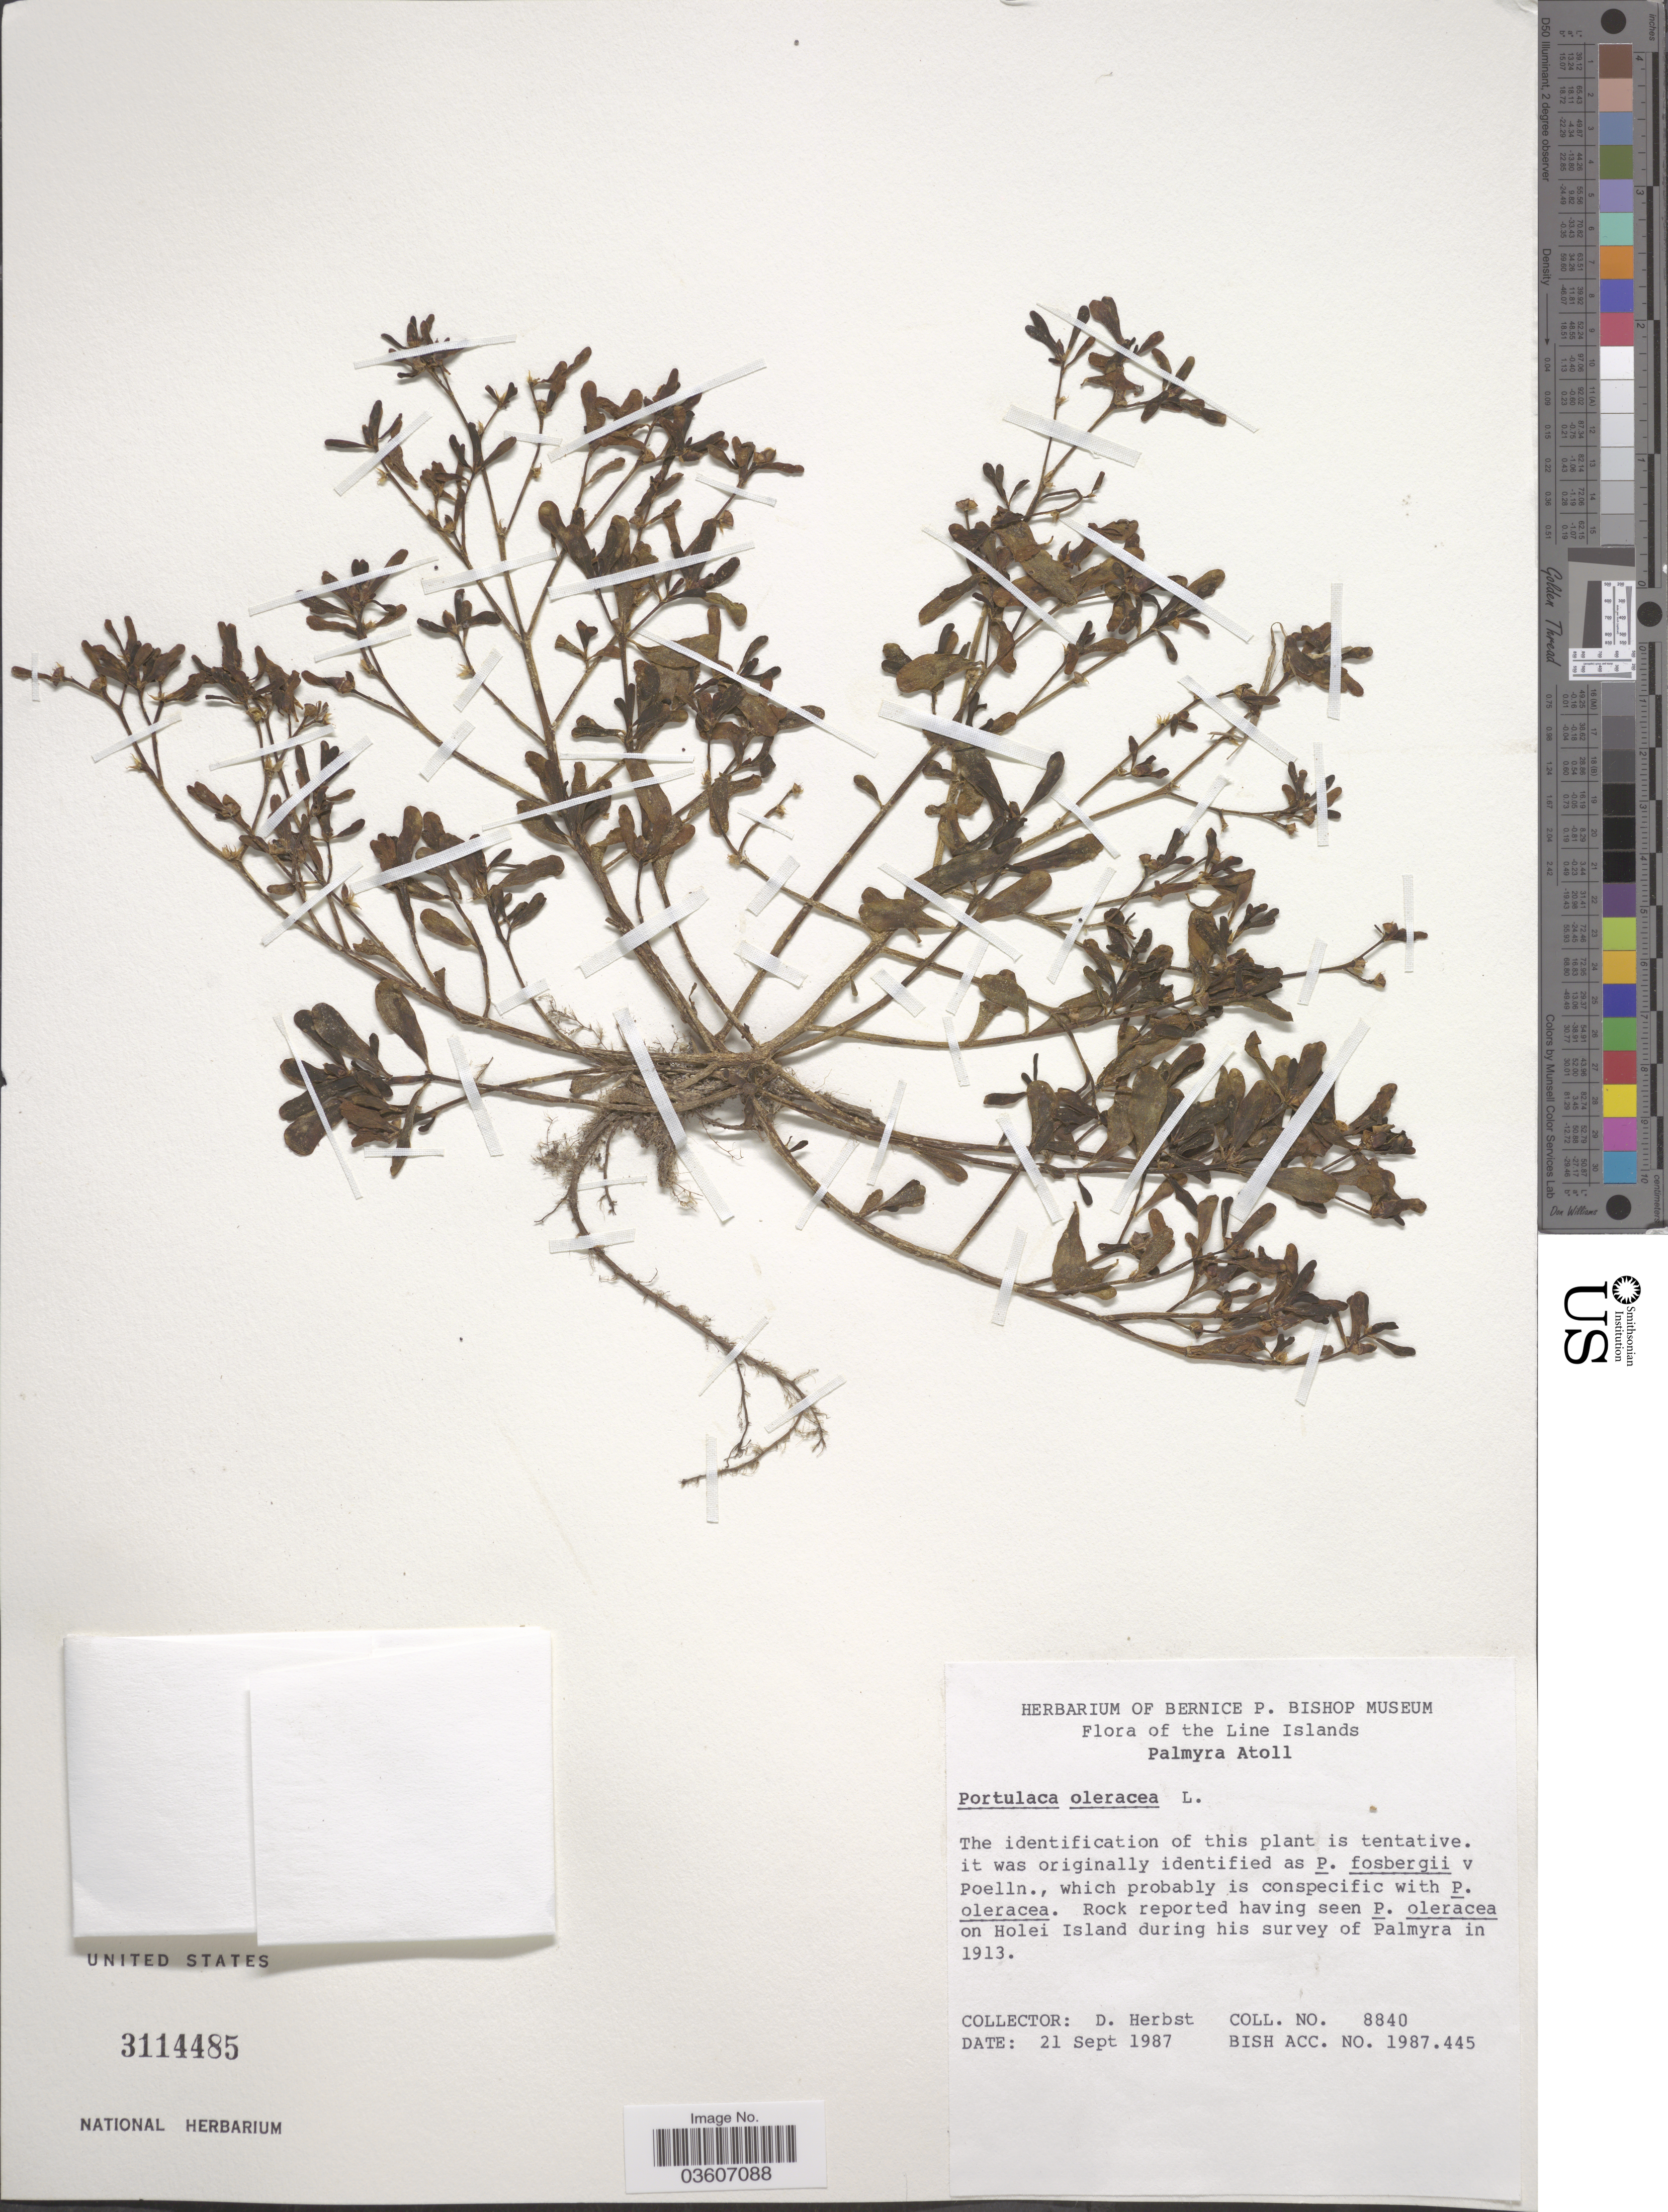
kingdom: Plantae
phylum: Tracheophyta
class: Magnoliopsida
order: Caryophyllales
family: Portulacaceae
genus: Portulaca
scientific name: Portulaca oleracea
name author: L.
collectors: D. Herbst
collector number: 8840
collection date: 1987-09-21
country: U.S. Administered Pacific Islands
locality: The Line Islands. Palmyra Atoll. On Holei Island during his survey of Palmyra.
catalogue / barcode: US 3114485